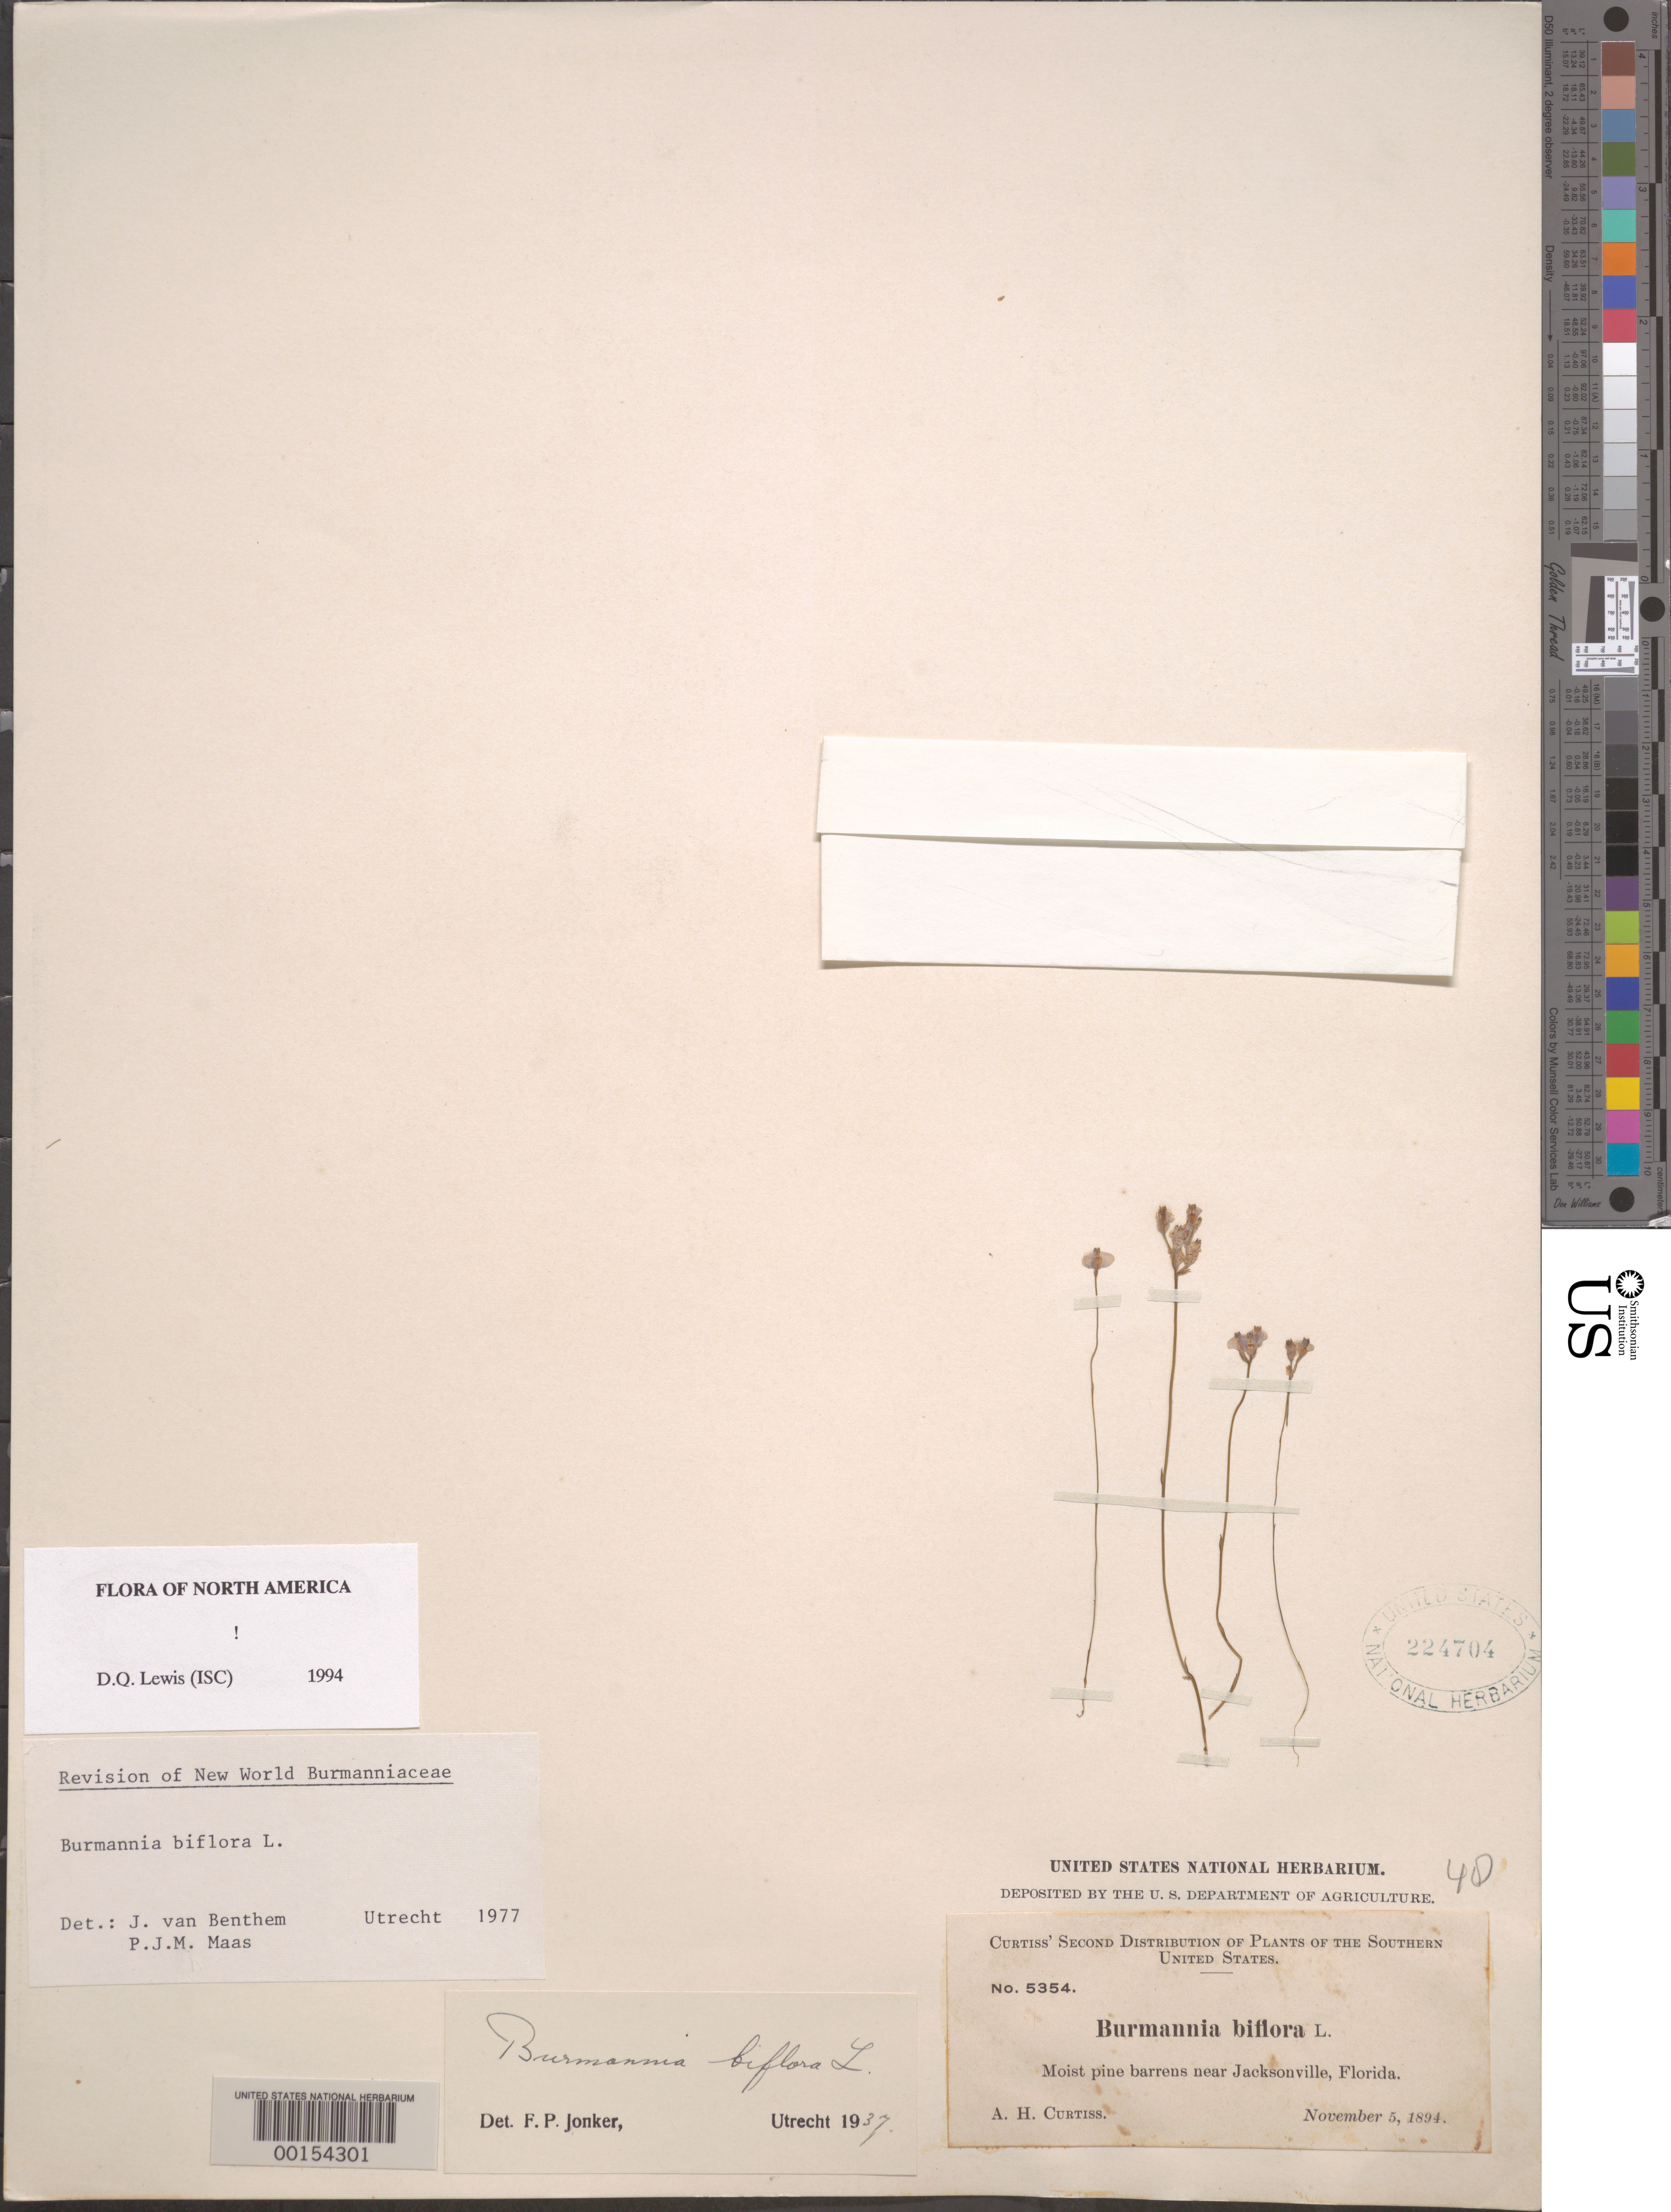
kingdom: Plantae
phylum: Tracheophyta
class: Liliopsida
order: Dioscoreales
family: Burmanniaceae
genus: Burmannia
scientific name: Burmannia biflora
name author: L.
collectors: A. H. Curtiss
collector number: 5354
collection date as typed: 05 Nov 1894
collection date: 1894-11-05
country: United States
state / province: Florida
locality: Jacksonville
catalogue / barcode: US 224704